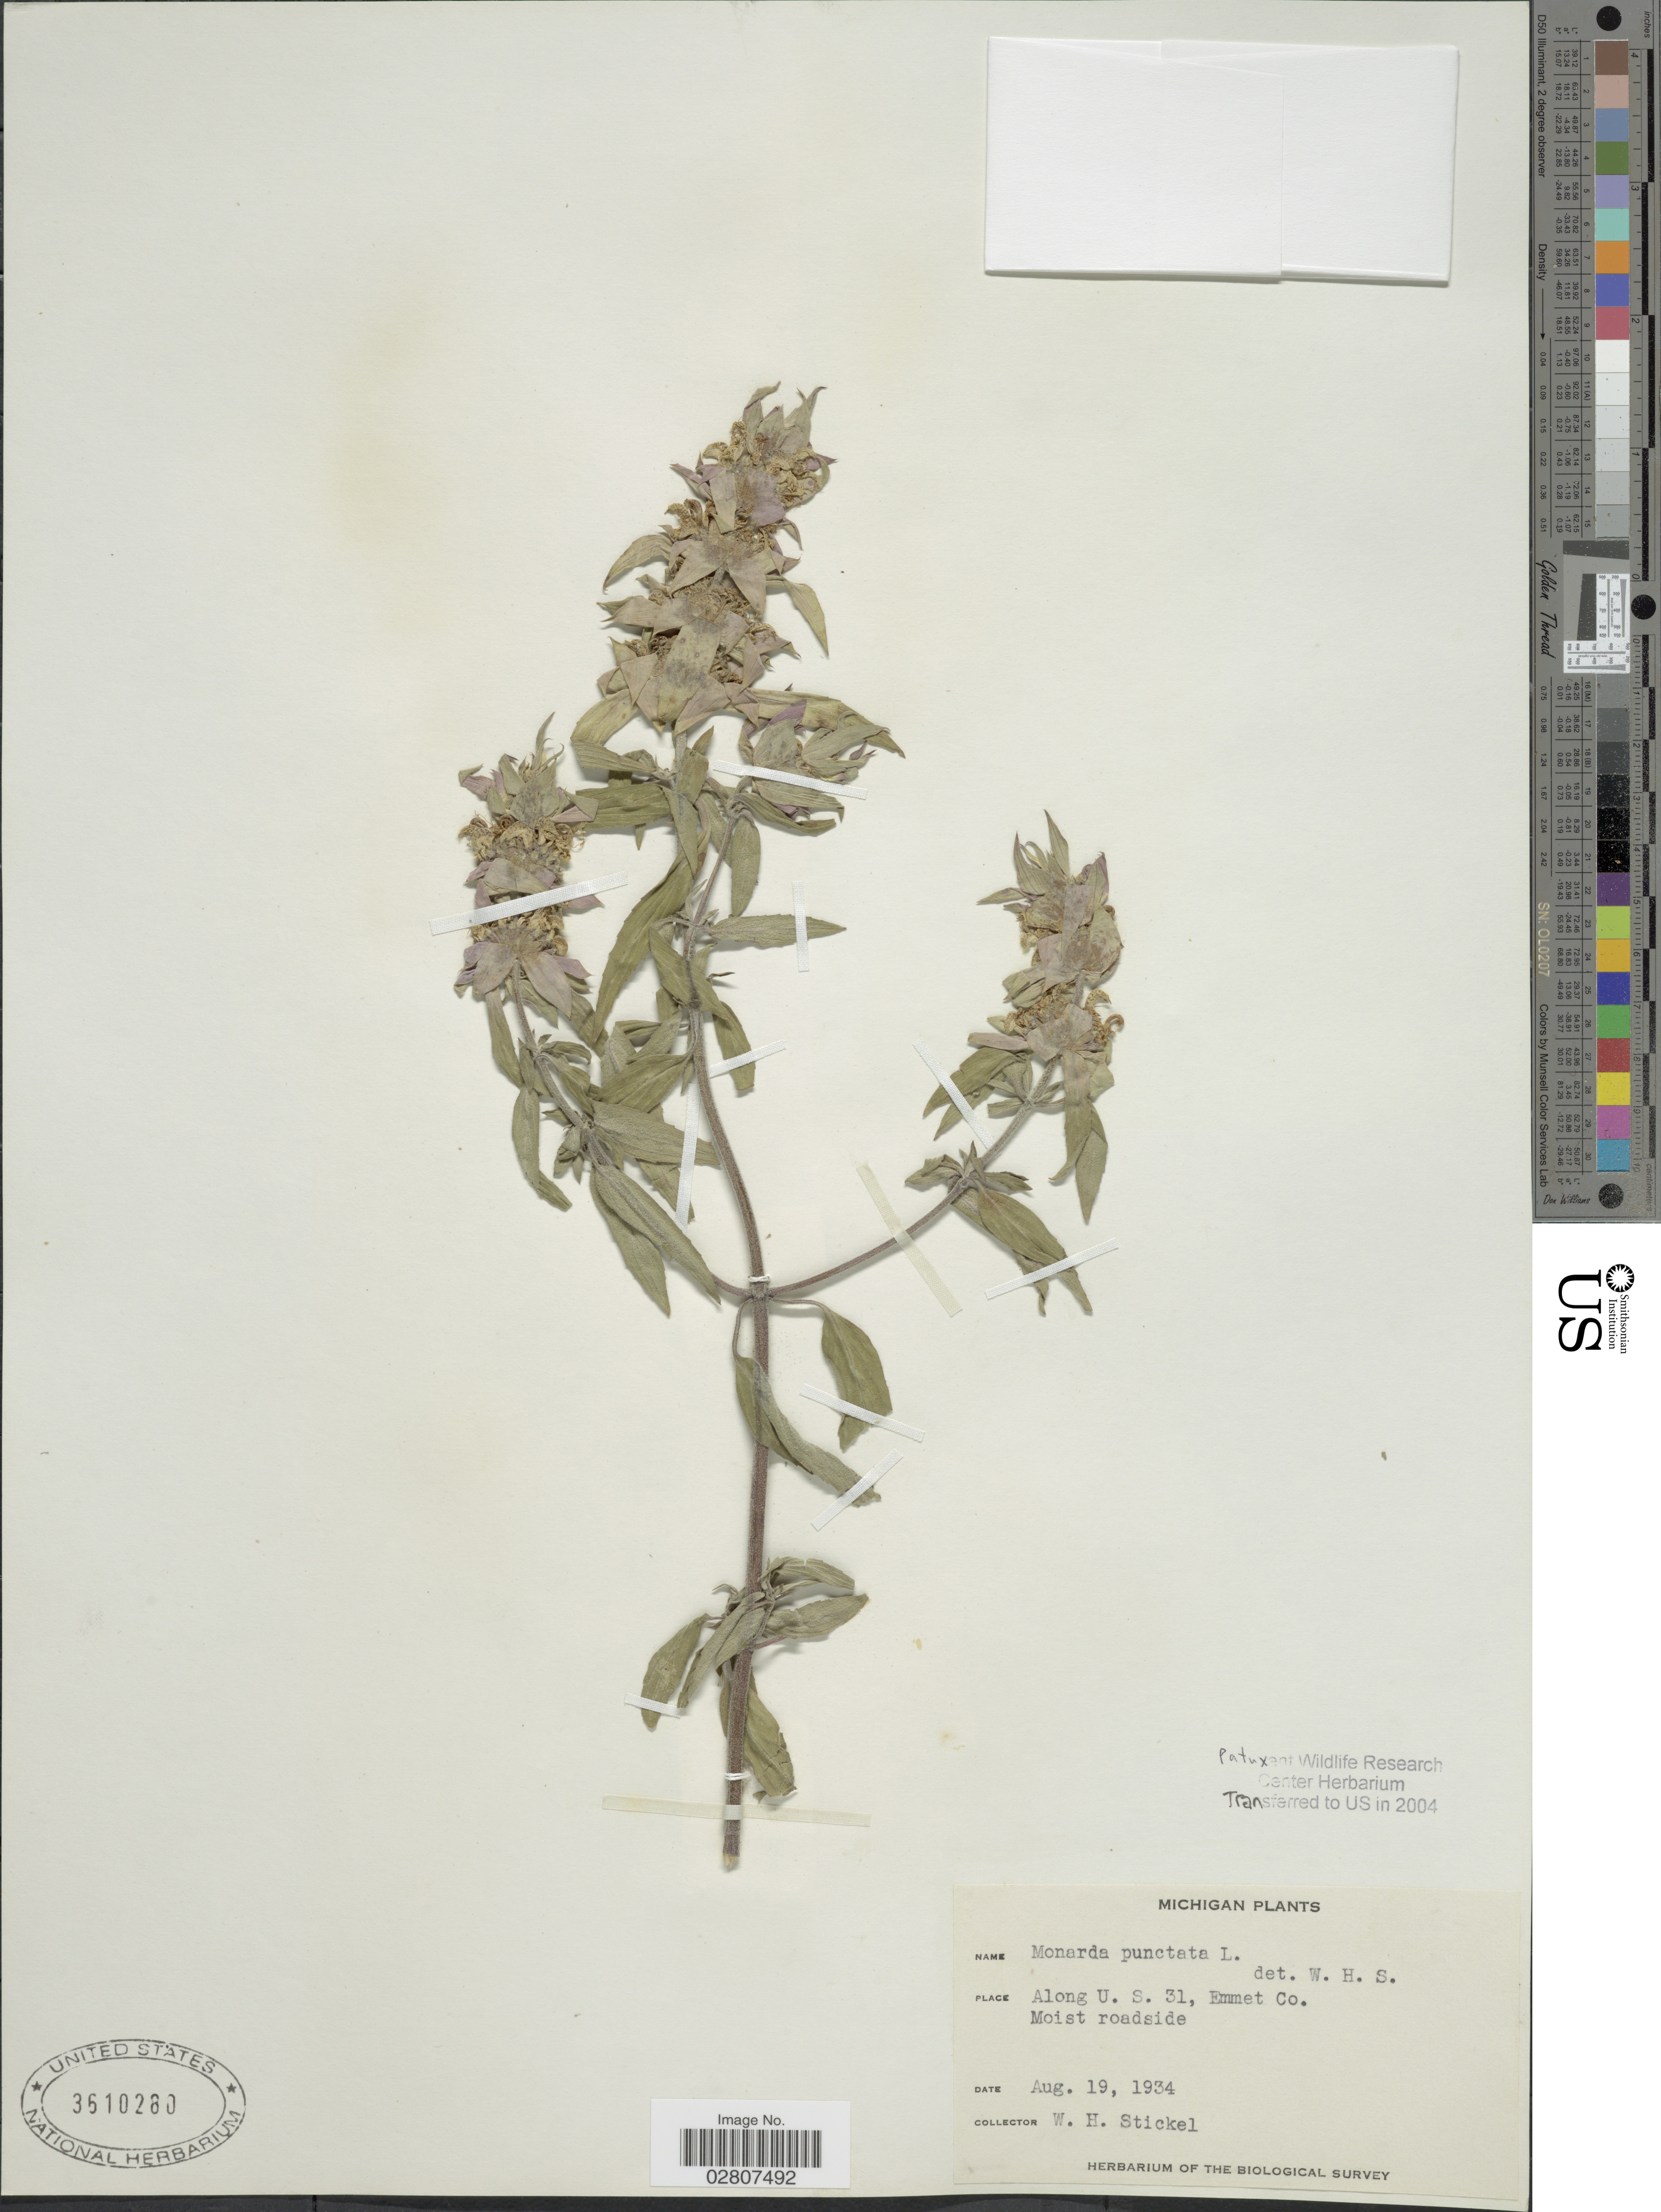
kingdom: Plantae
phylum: Tracheophyta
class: Magnoliopsida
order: Lamiales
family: Lamiaceae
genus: Monarda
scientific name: Monarda punctata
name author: L.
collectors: W. Stickel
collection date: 1934-08-19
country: United States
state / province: Michigan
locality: Along U.S. 31, Emmet Co.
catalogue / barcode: US 3610280